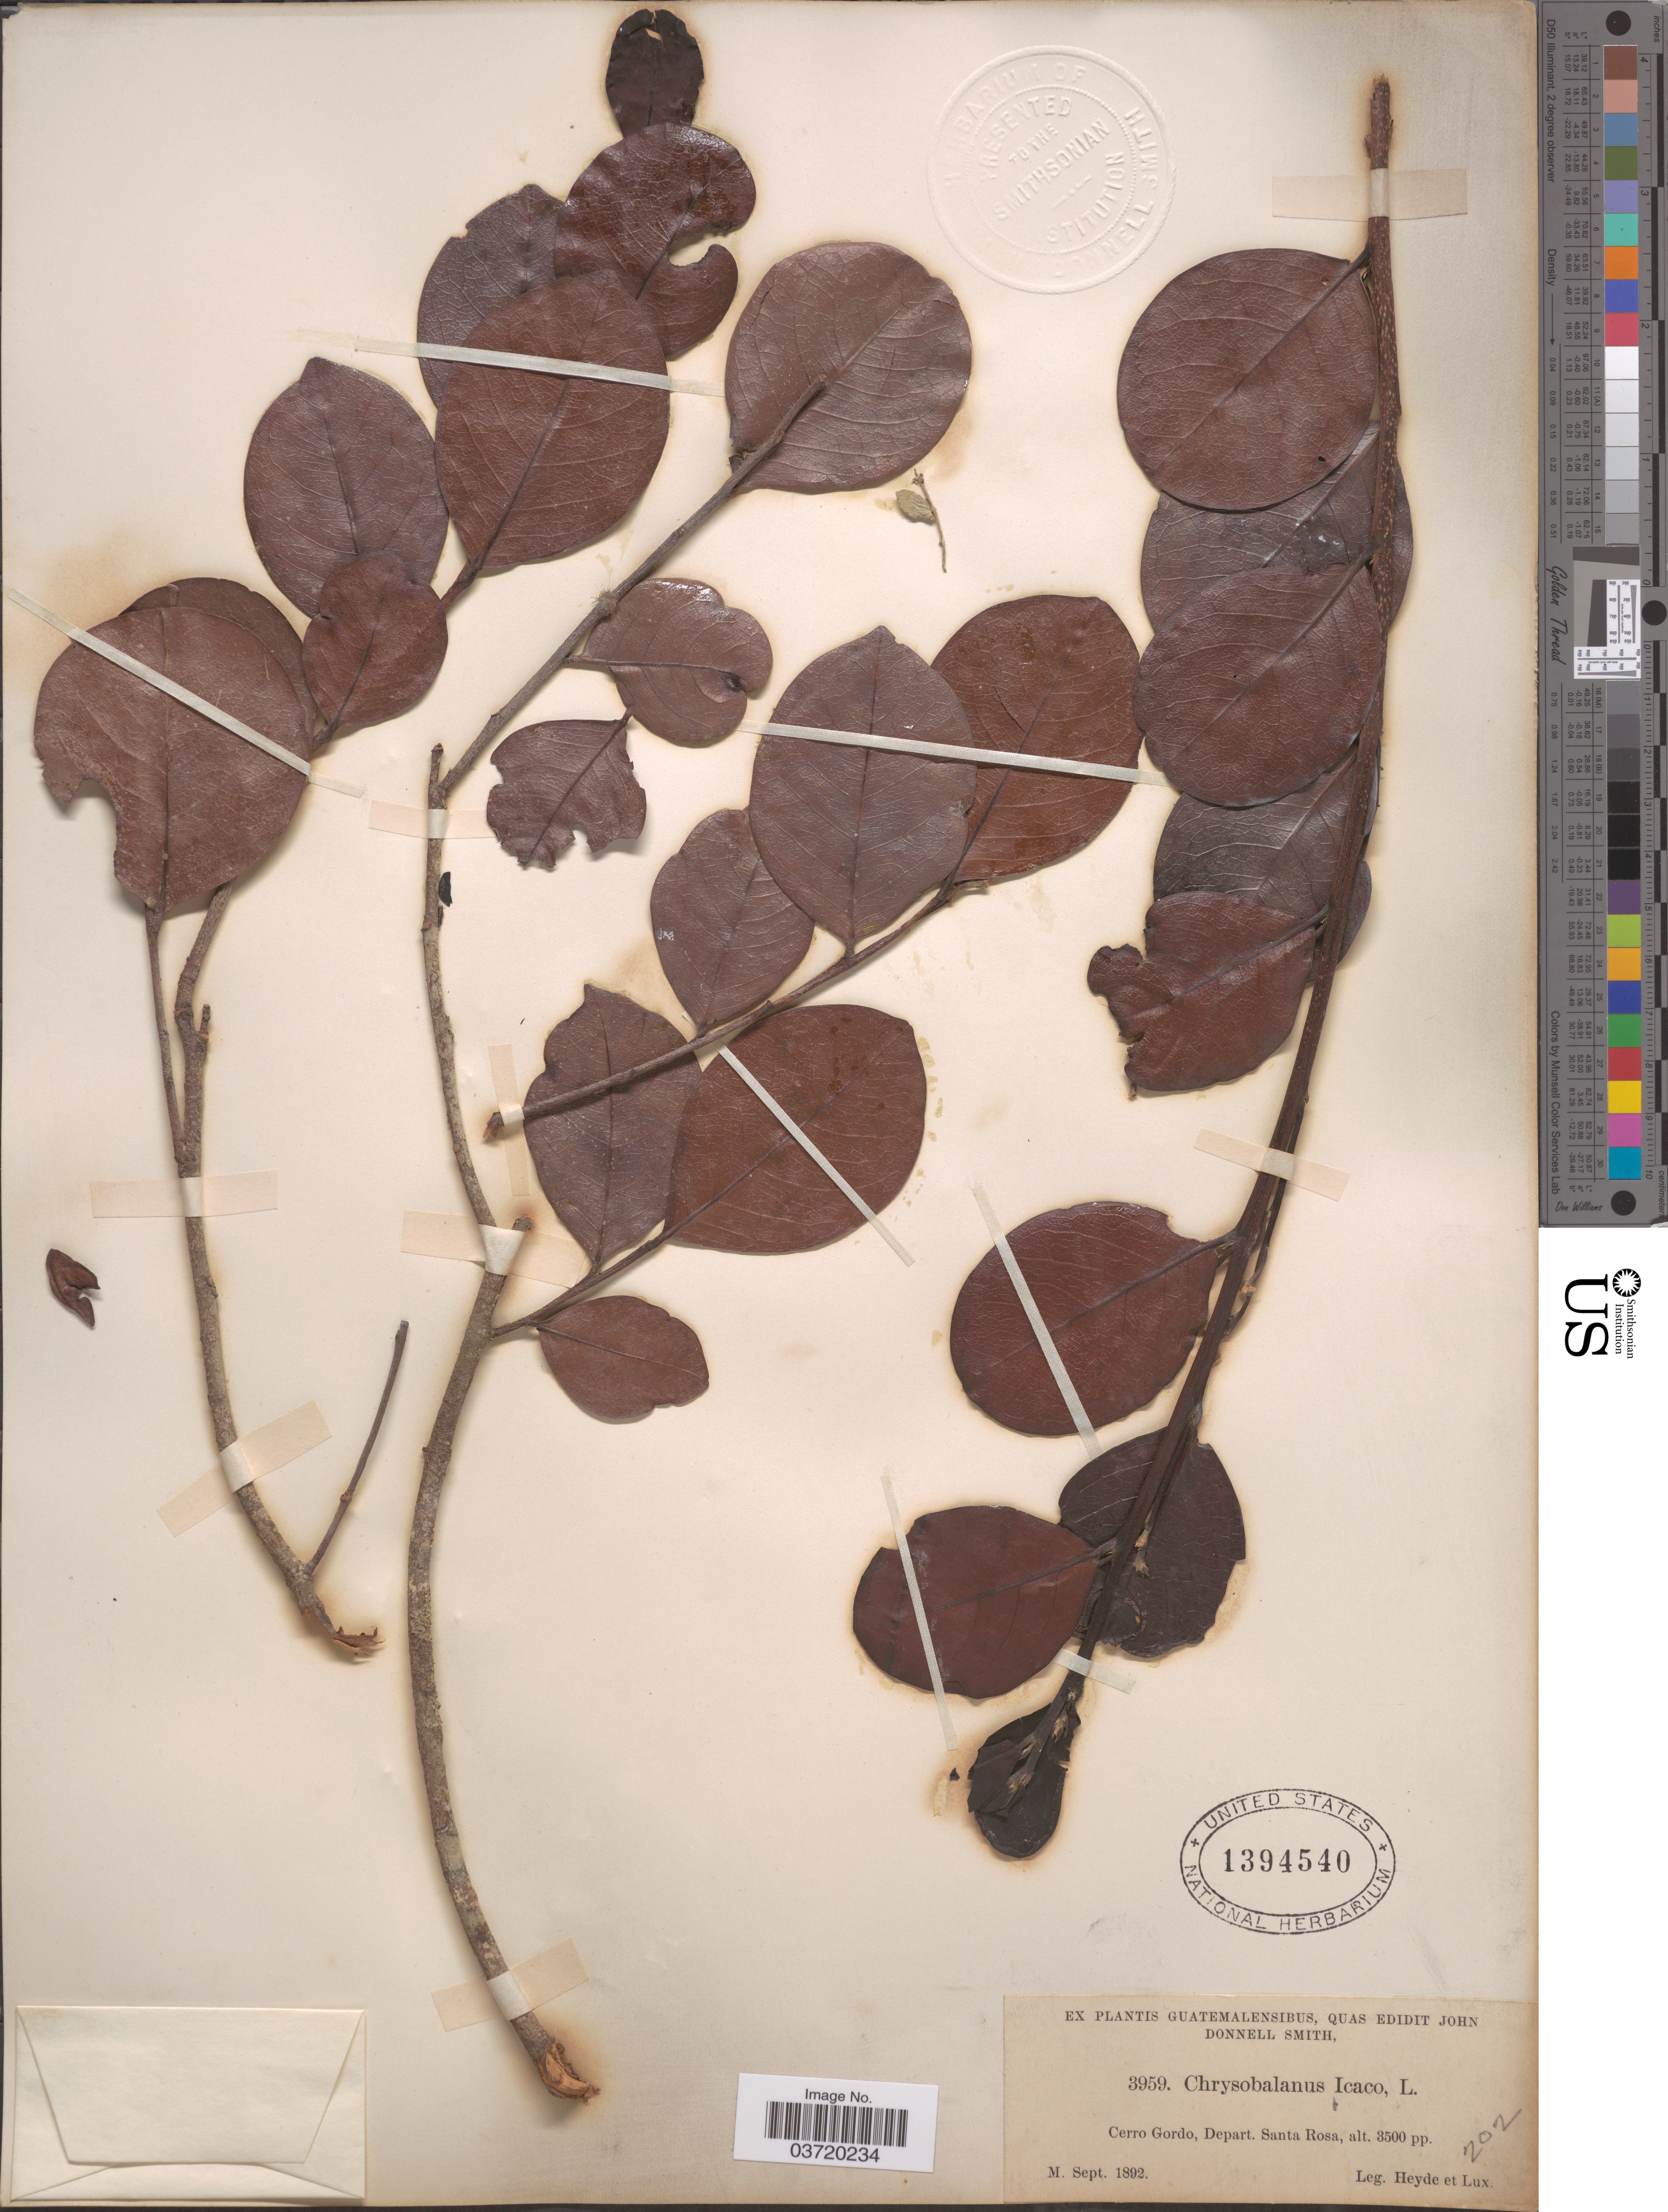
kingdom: Plantae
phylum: Tracheophyta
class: Magnoliopsida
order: Malpighiales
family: Chrysobalanaceae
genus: Chrysobalanus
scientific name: Chrysobalanus icaco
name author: L.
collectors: Heyde & Lux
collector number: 3959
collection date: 1892-09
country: Guatemala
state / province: Santa Rosa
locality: Cerro Gordo, Depart. Santa Rosa.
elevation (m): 1067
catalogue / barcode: US 1394540